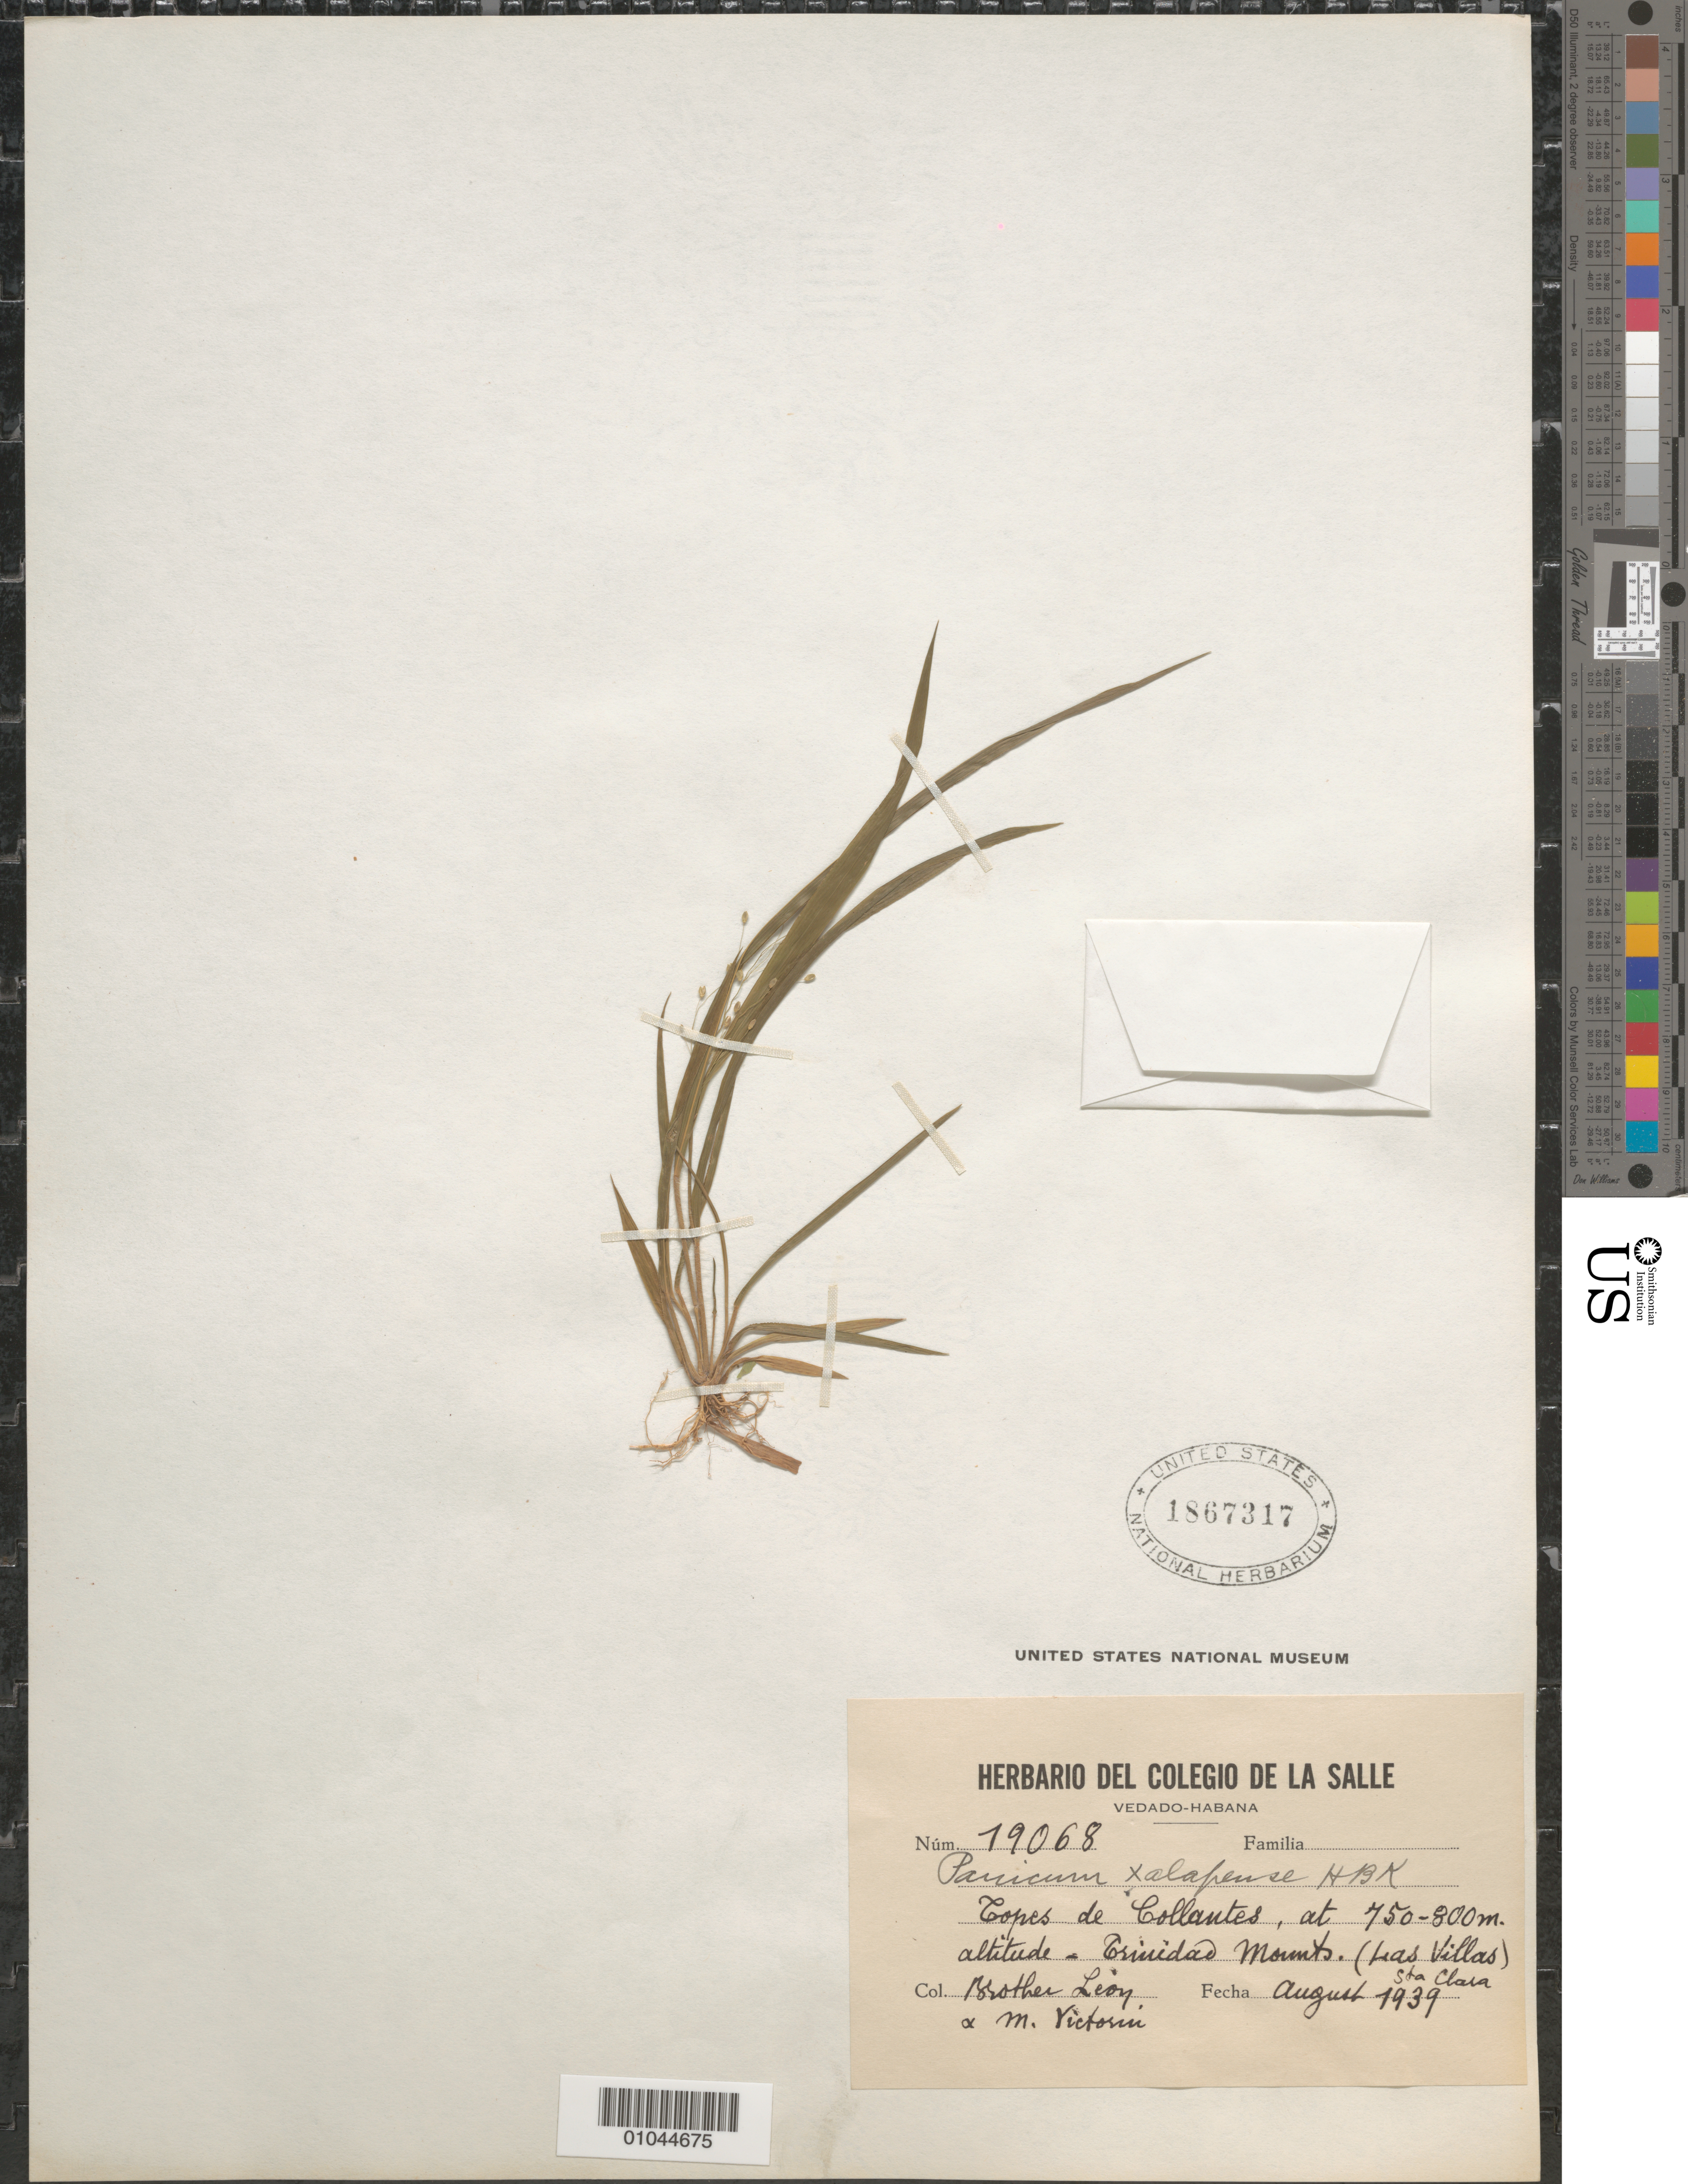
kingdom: Plantae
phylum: Tracheophyta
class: Liliopsida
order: Poales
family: Poaceae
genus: Panicum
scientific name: Panicum xalapense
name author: Kunth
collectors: Bro. León & F. Victorin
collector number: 19068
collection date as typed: Aug 1939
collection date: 1939-08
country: Cuba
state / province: Villa Clara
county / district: Santa Clara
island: Cuba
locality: Trinidad Mountains, Las Villas, Copes des Collantes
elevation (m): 750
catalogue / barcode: US 1867317